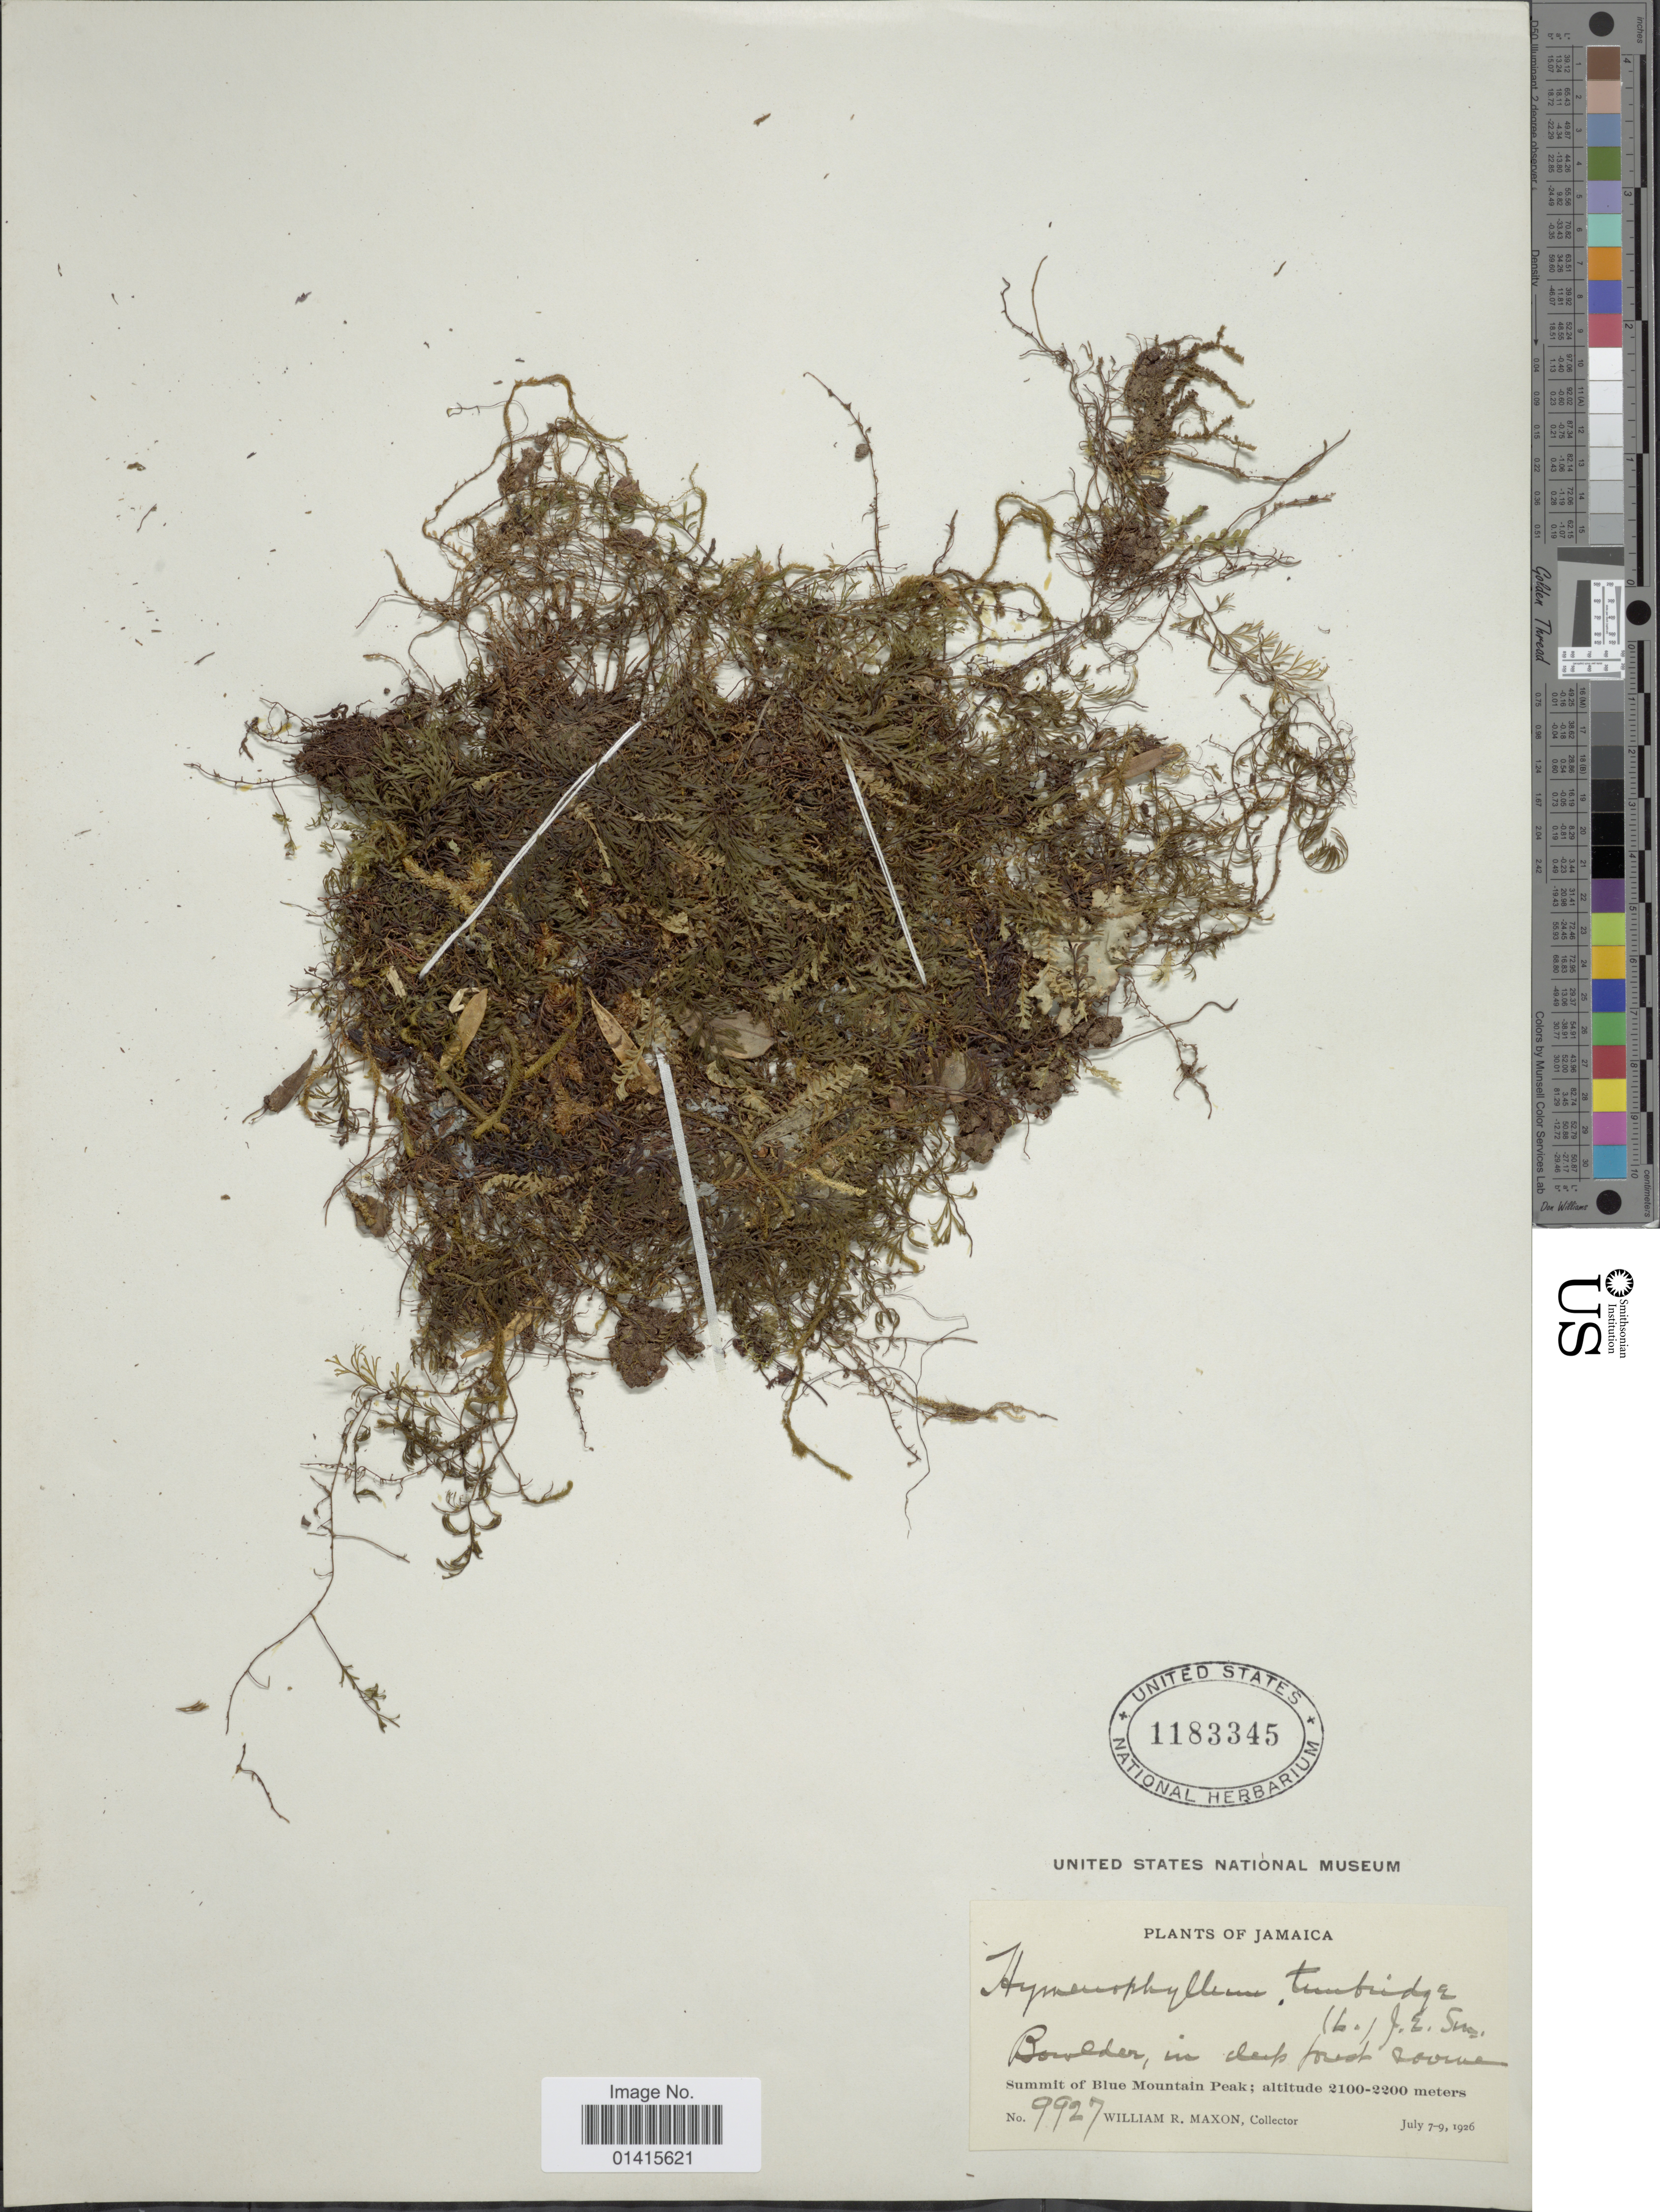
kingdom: Plantae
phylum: Tracheophyta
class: Polypodiopsida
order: Hymenophyllales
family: Hymenophyllaceae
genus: Hymenophyllum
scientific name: Hymenophyllum tunbrigense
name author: (L.) Small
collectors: W. R. Maxon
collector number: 9927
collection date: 1926-07-07/1926-07-09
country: Jamaica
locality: Summit of Blue Mountain peak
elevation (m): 2100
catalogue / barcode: US 1183345